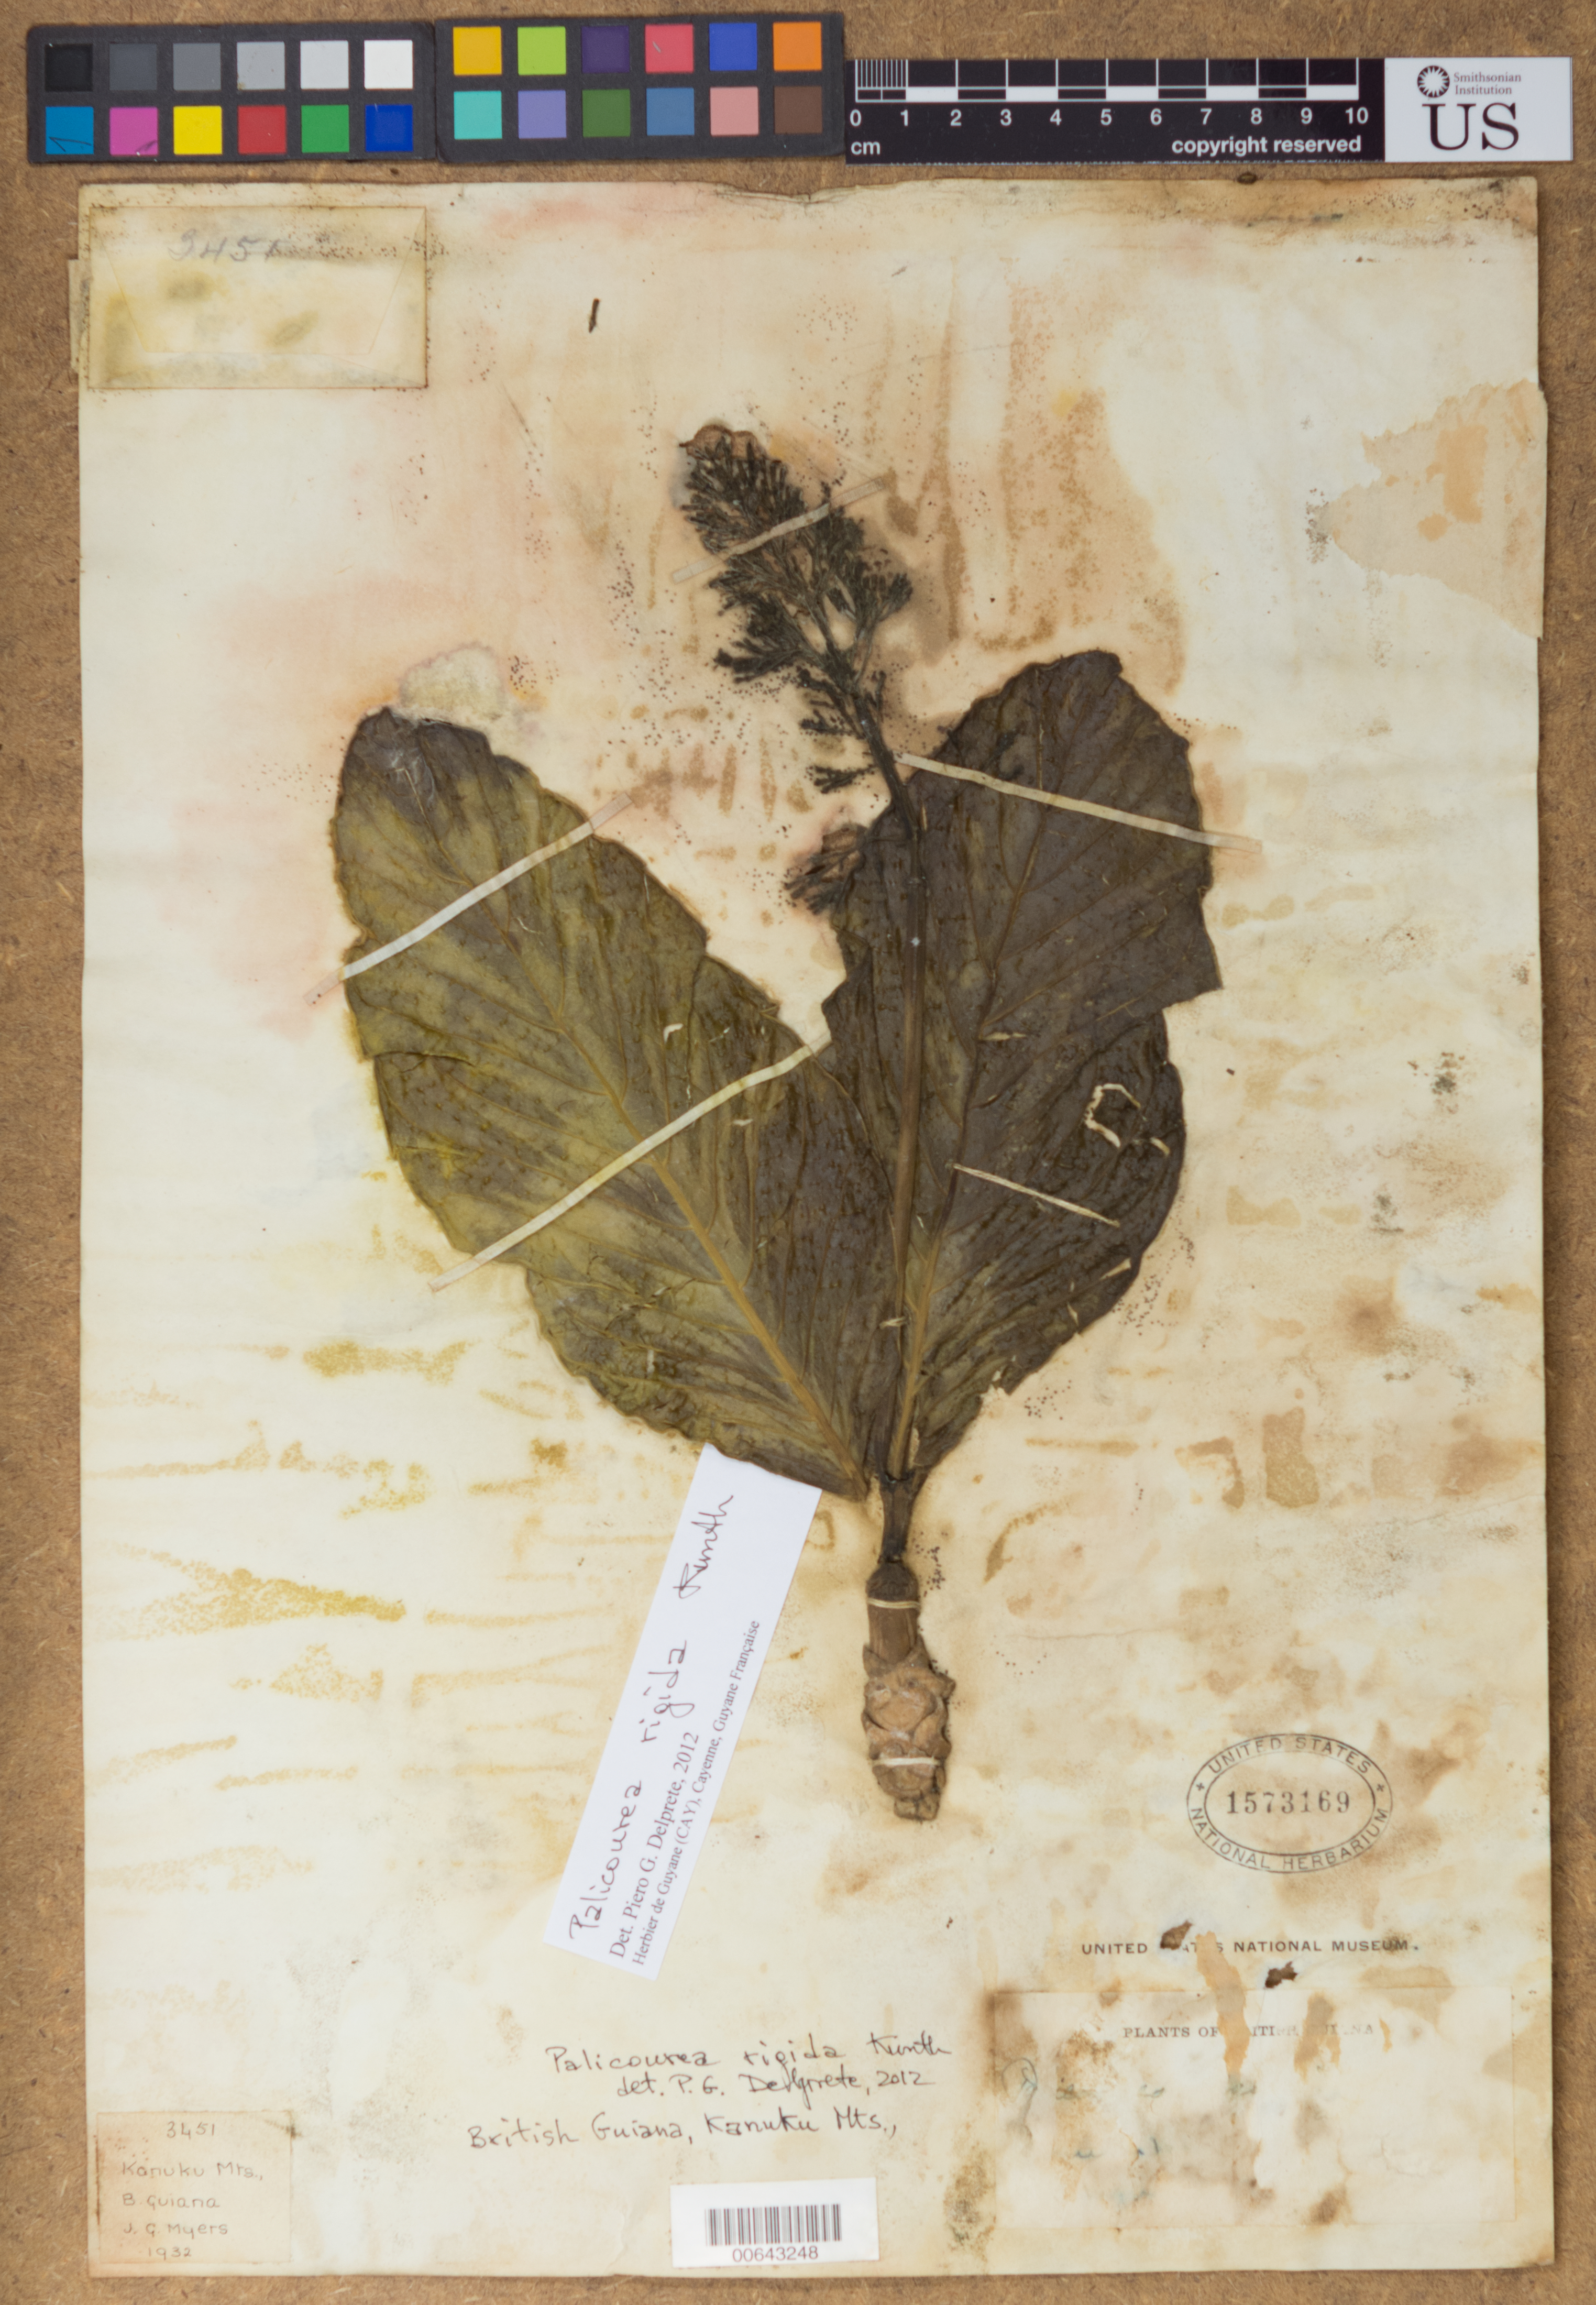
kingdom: Plantae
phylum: Tracheophyta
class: Magnoliopsida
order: Gentianales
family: Rubiaceae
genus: Palicourea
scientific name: Palicourea rigida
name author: Kunth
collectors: J. Myers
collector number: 3451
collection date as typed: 1932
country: Guyana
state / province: U. Takutu-U. Essequibo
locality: Kanuku Mts.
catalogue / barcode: US 1573169